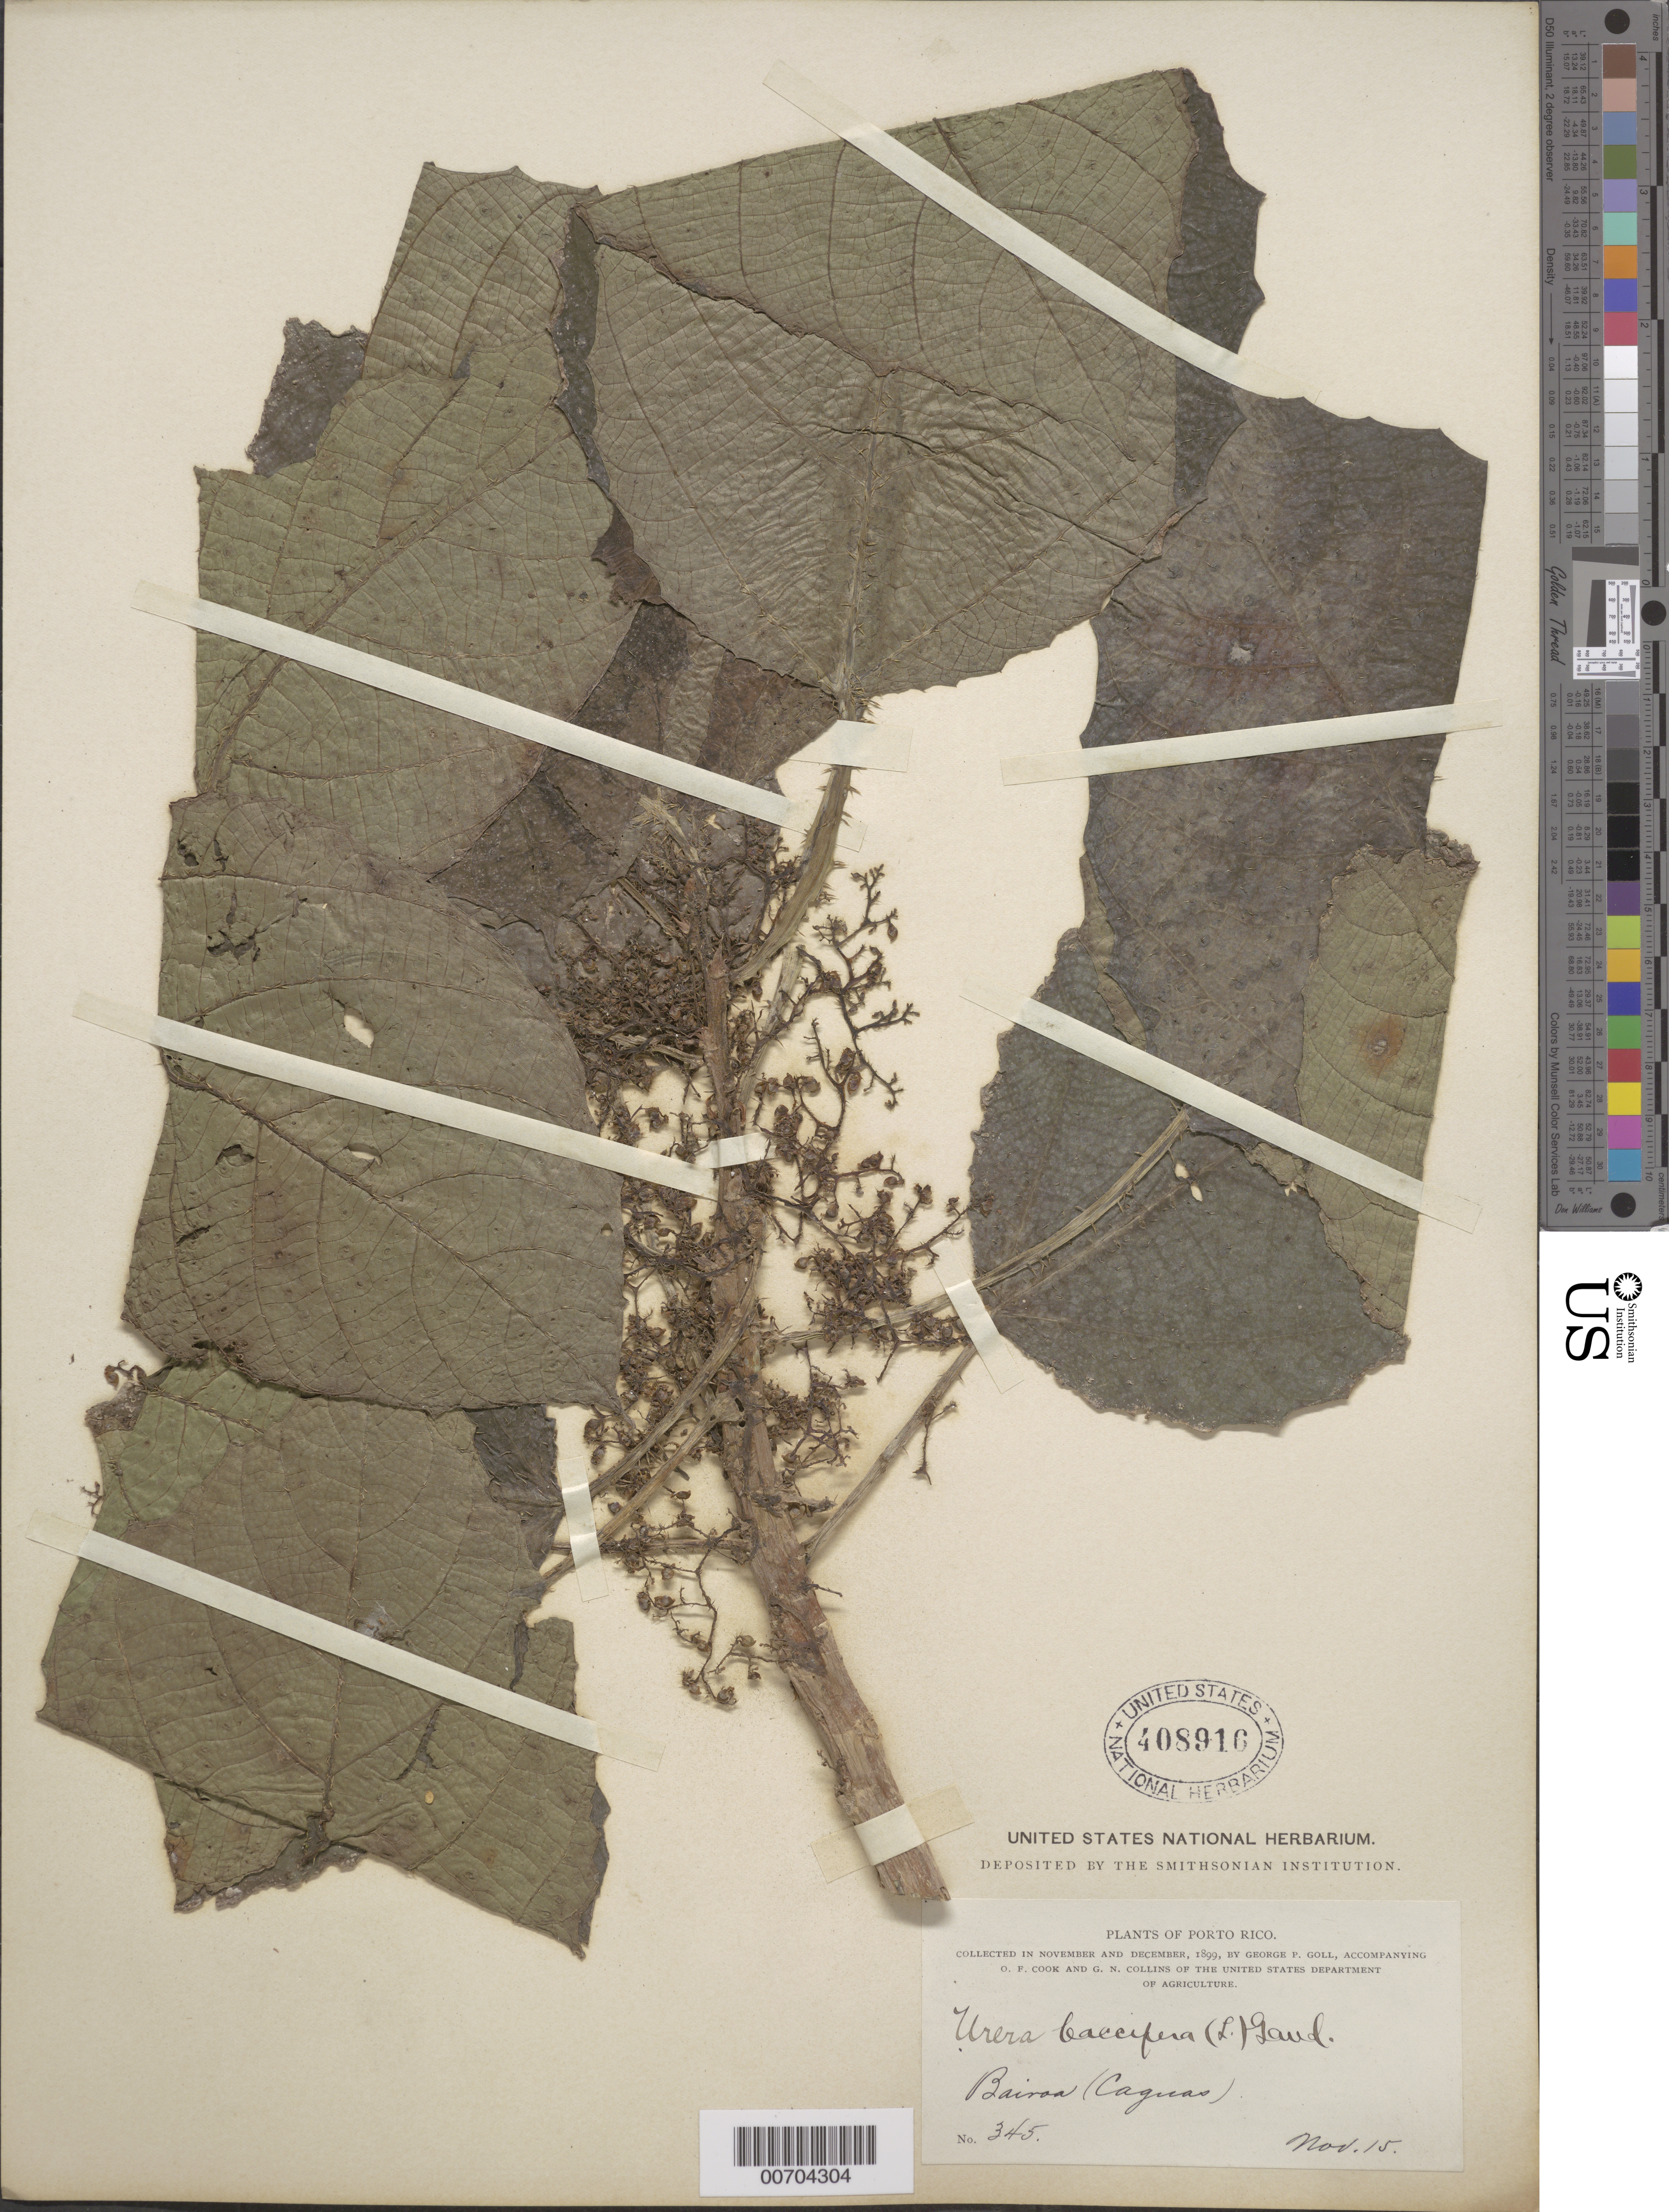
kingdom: Plantae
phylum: Tracheophyta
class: Magnoliopsida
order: Rosales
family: Urticaceae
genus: Urera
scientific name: Urera baccifera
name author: (L.) Gaudich. ex Wedd.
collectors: G. Goll, O. F. Cook & G. Collins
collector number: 345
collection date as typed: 15 Nov 1899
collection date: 1899-11-15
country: Puerto Rico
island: Greater Antilles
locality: Bairoa (Caguas)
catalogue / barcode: US 408916